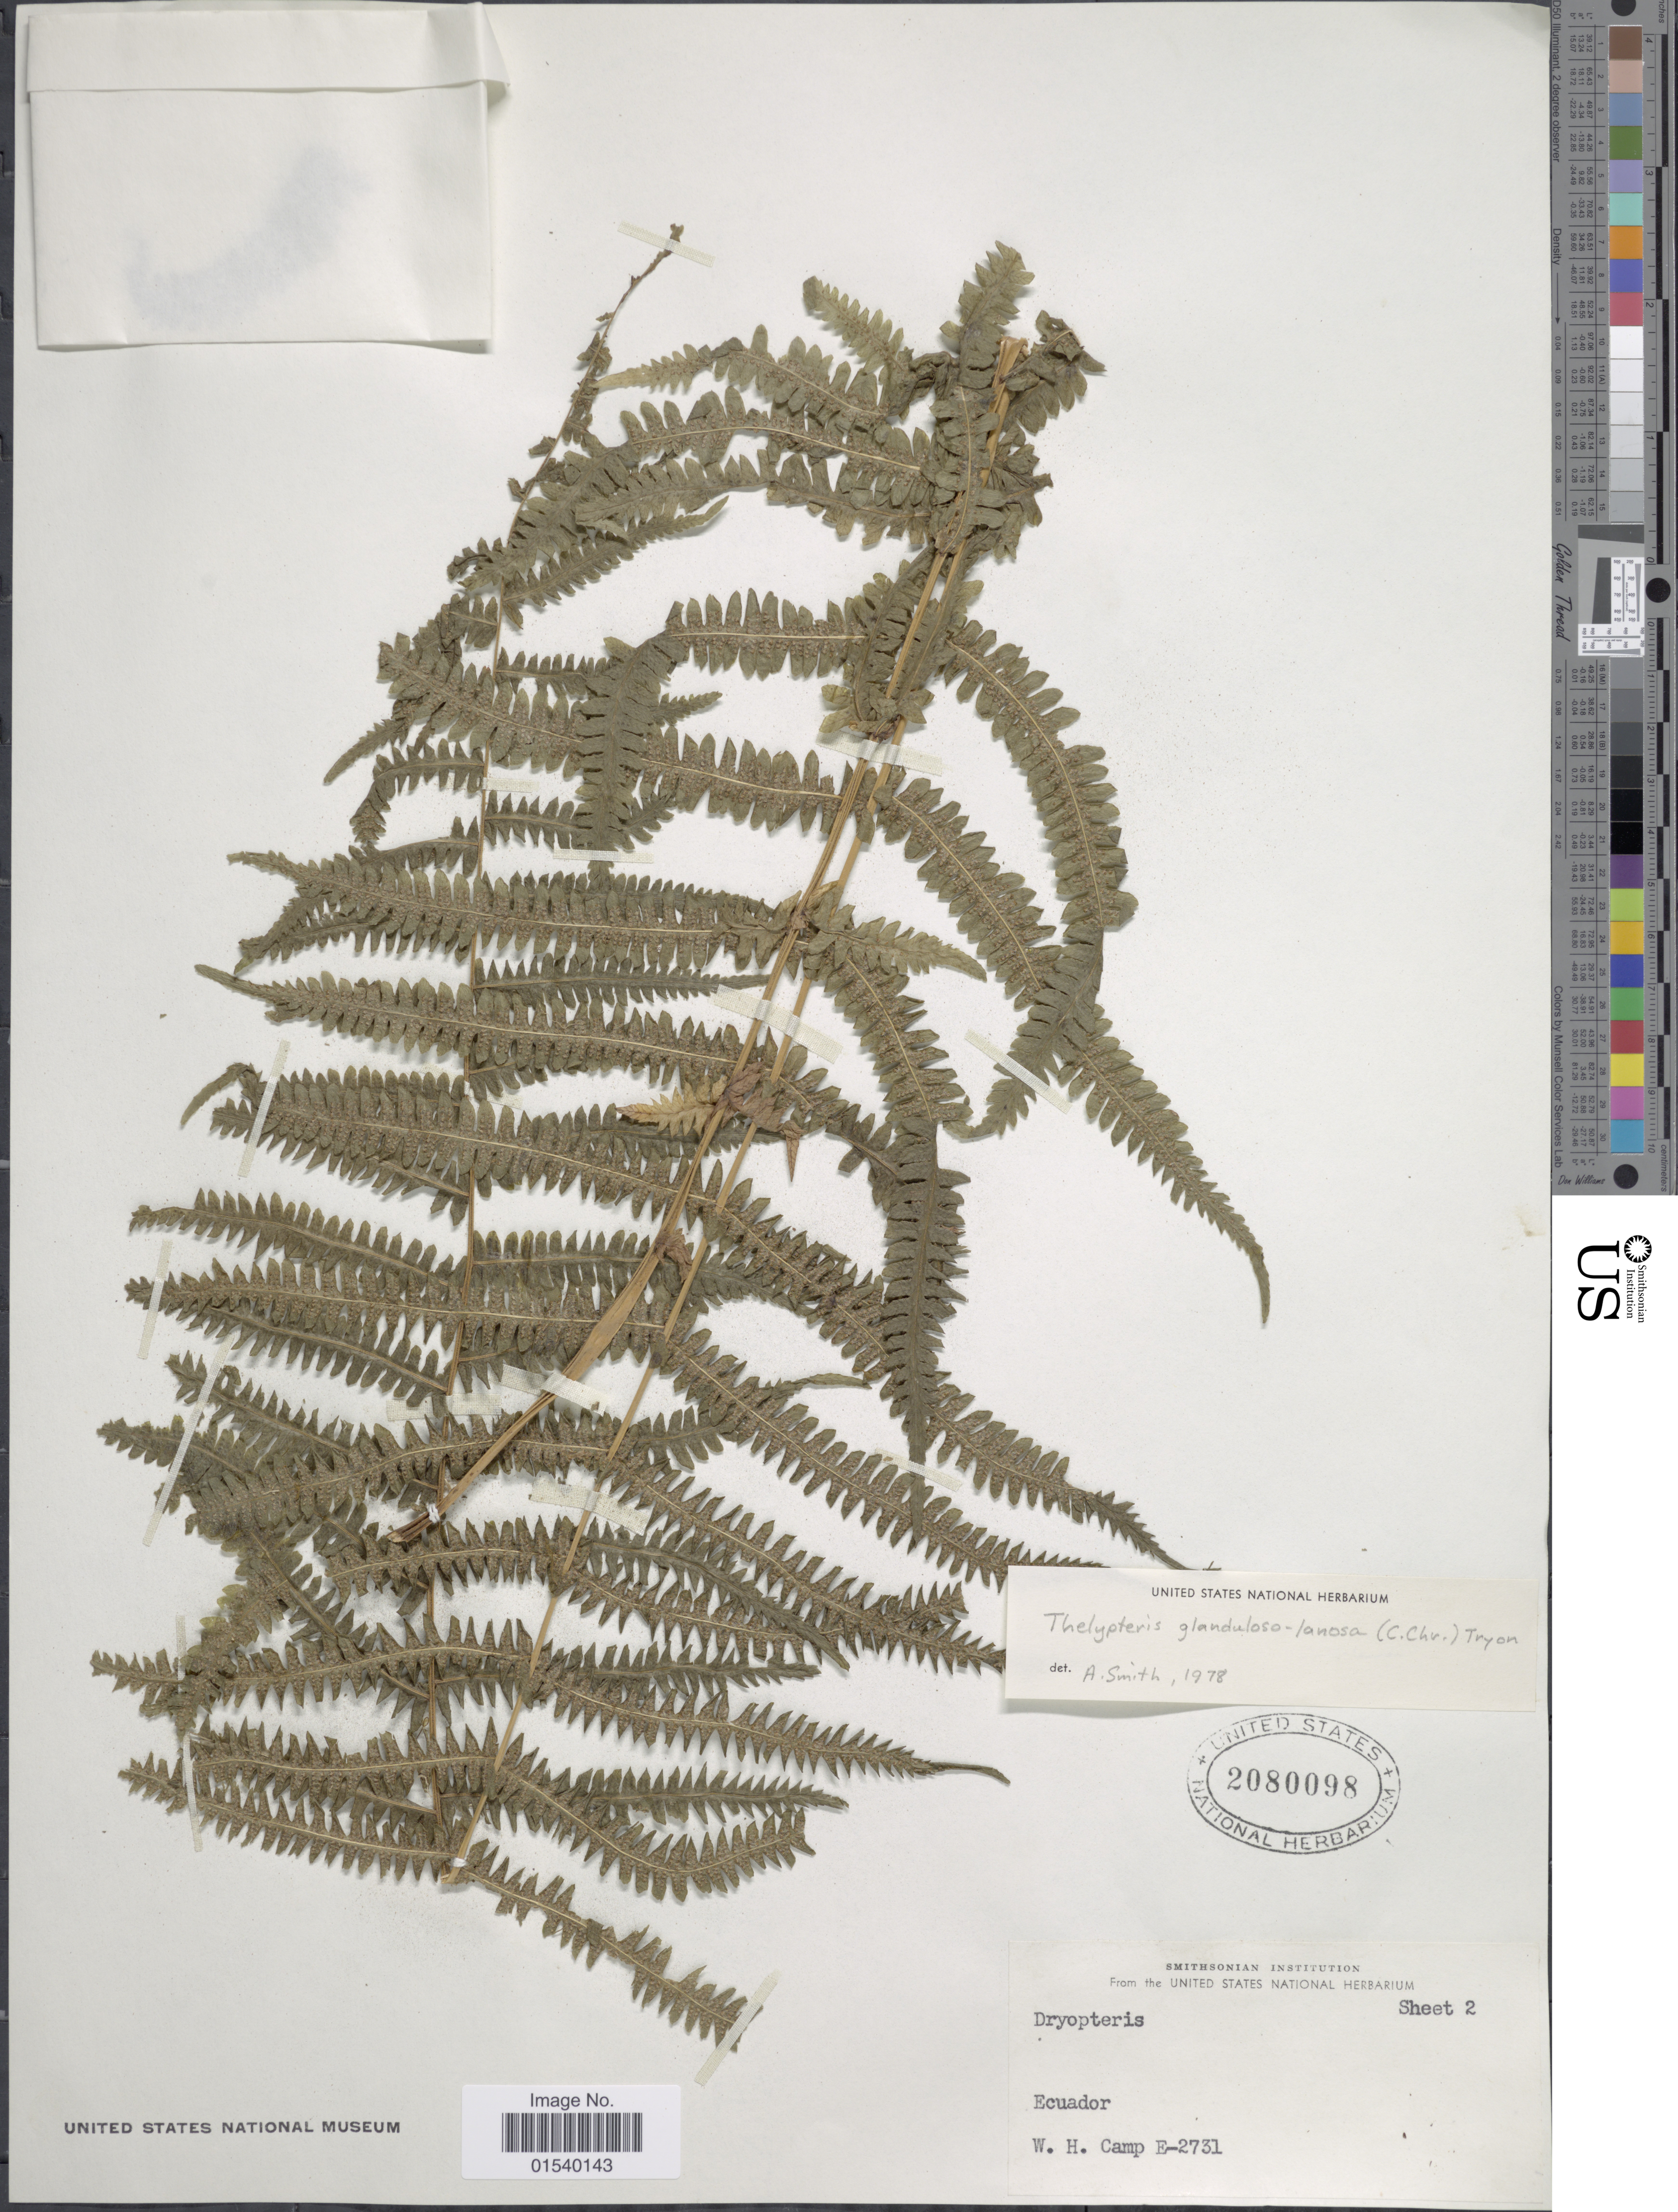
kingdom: Plantae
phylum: Tracheophyta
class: Polypodiopsida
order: Polypodiales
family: Thelypteridaceae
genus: Amauropelta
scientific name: Amauropelta glandulosalanosa (C. Chr.) comb. nov., ined. 2015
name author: (C. Chr.)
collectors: W. H. Camp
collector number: E-2731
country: Ecuador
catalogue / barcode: US 2080098